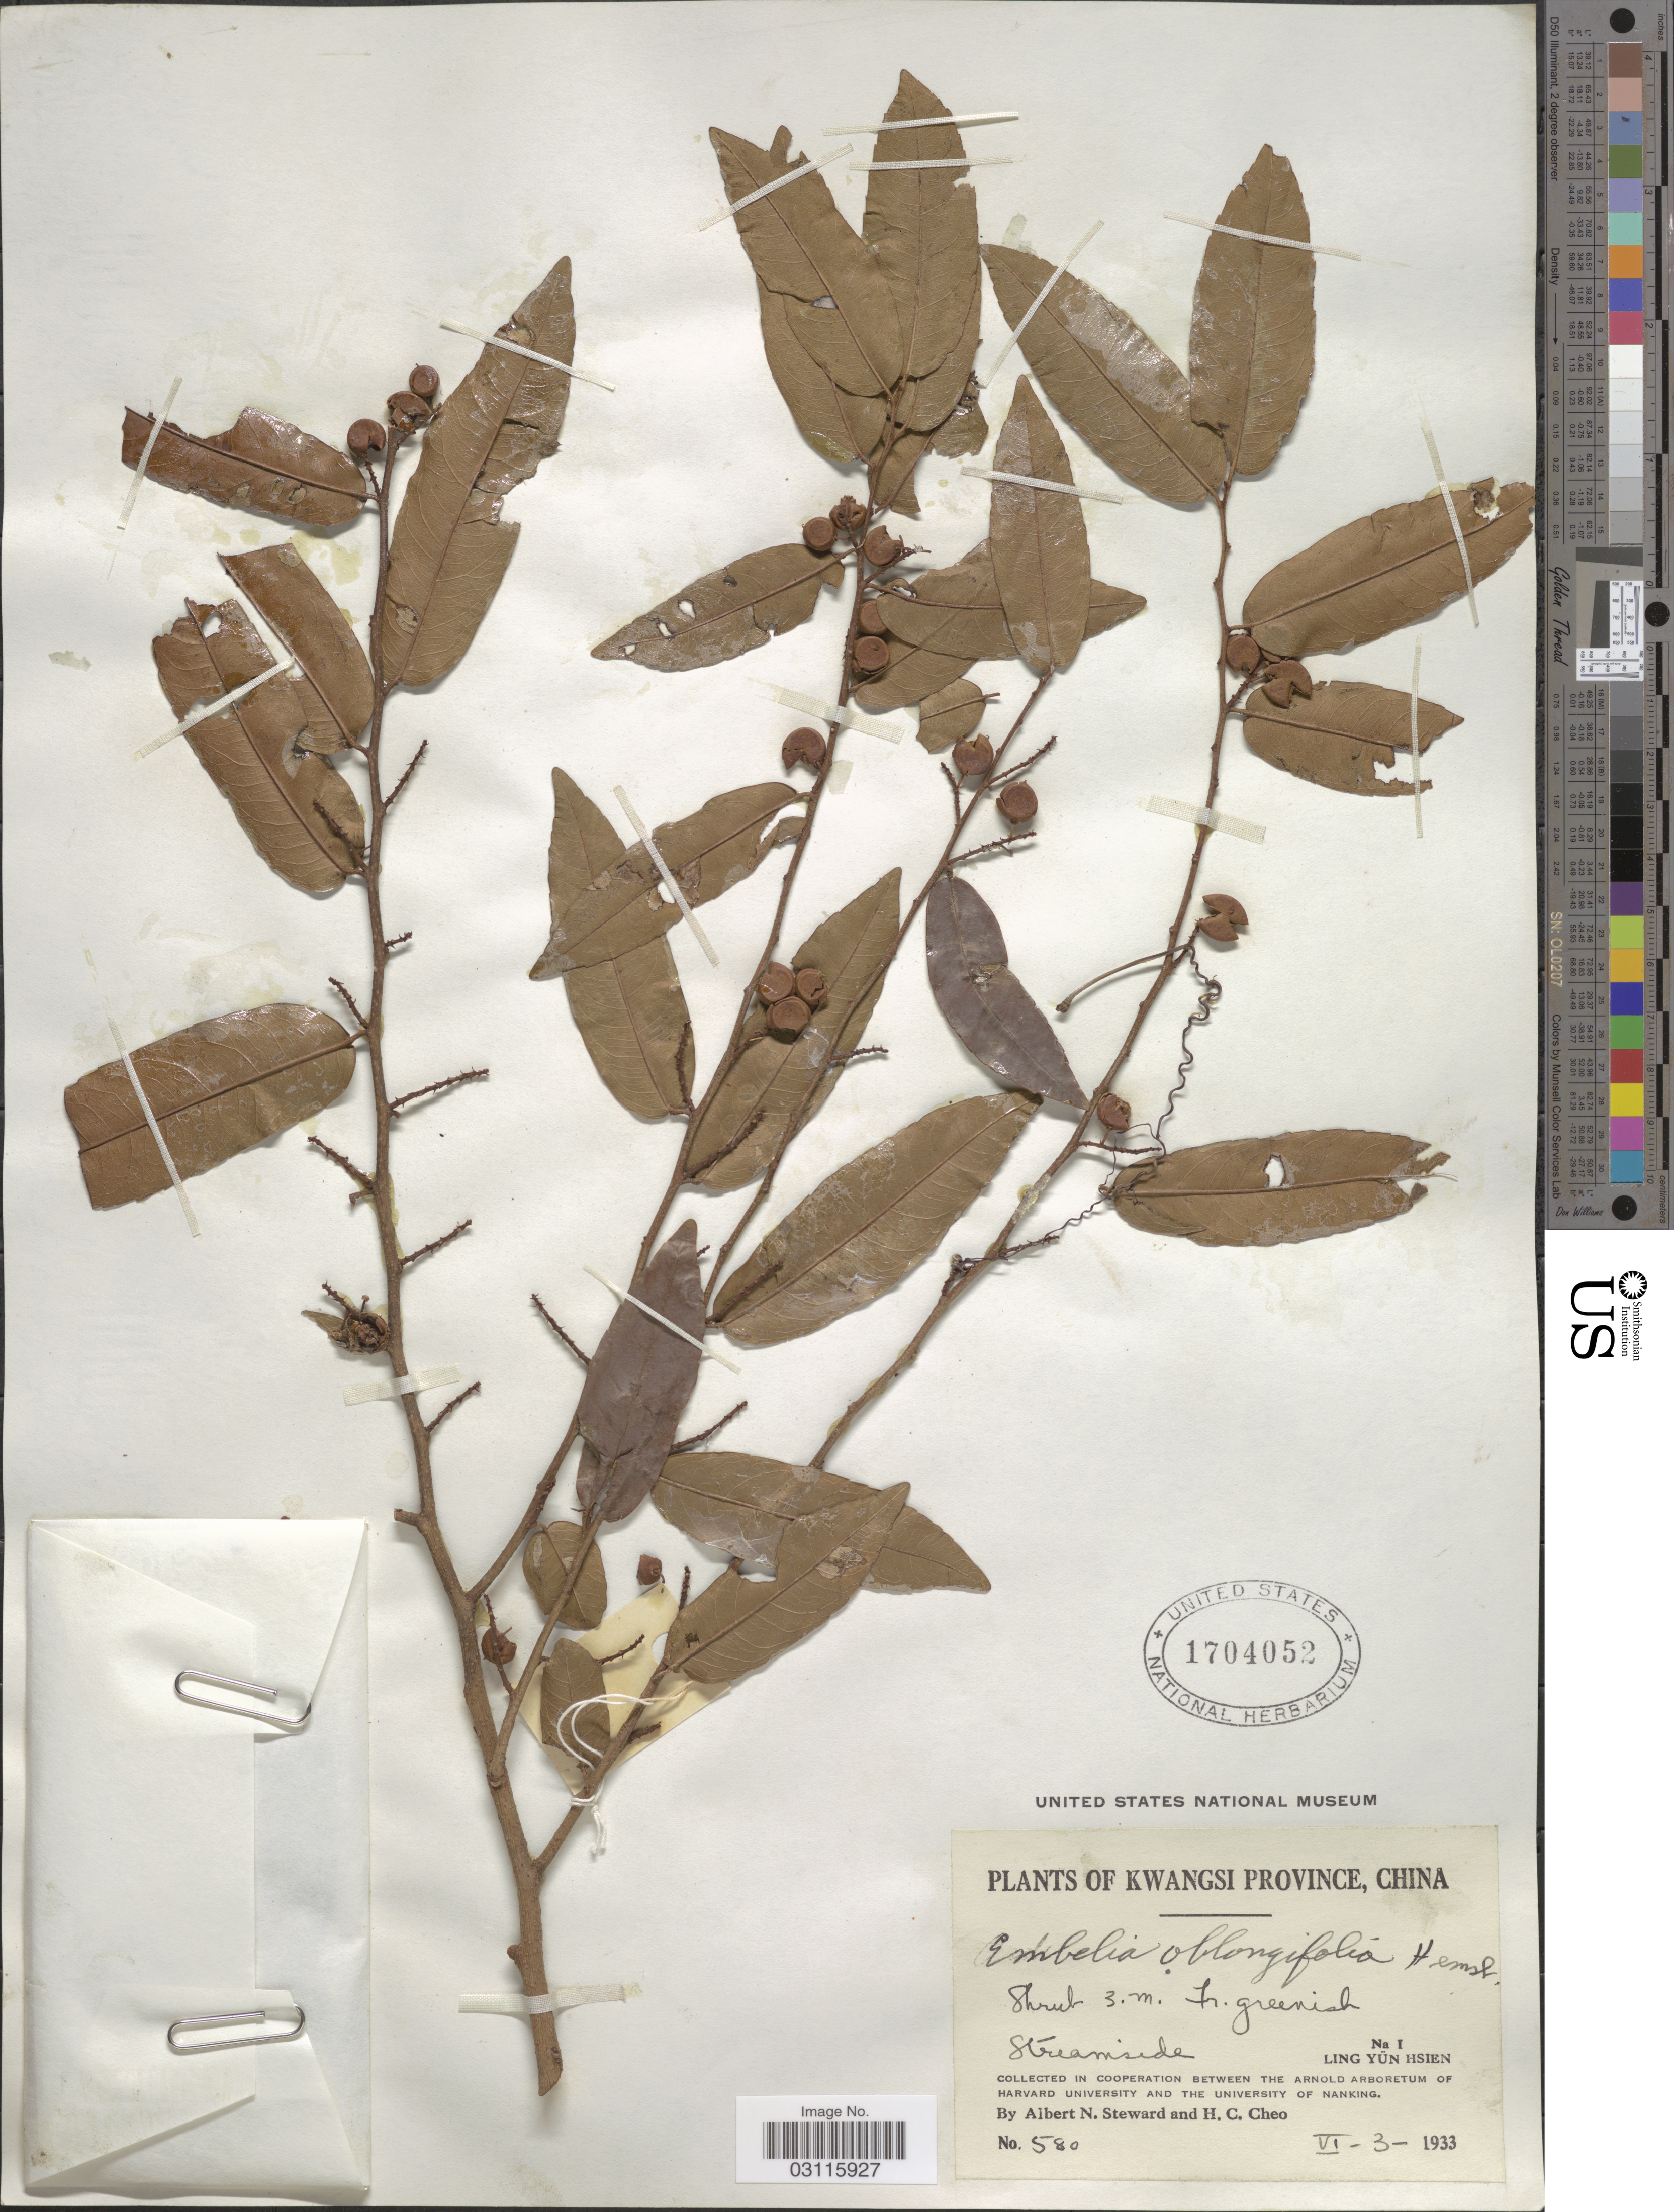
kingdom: Plantae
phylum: Tracheophyta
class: Magnoliopsida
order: Ericales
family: Primulaceae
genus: Embelia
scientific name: Embelia oblongifolia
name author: Hemsl.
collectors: A. N. Steward & H. Cheo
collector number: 580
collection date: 1933-06-03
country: China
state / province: Guangxi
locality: Kwangsi Province. Na I. Ling Yün Hsien.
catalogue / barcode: US 1704052